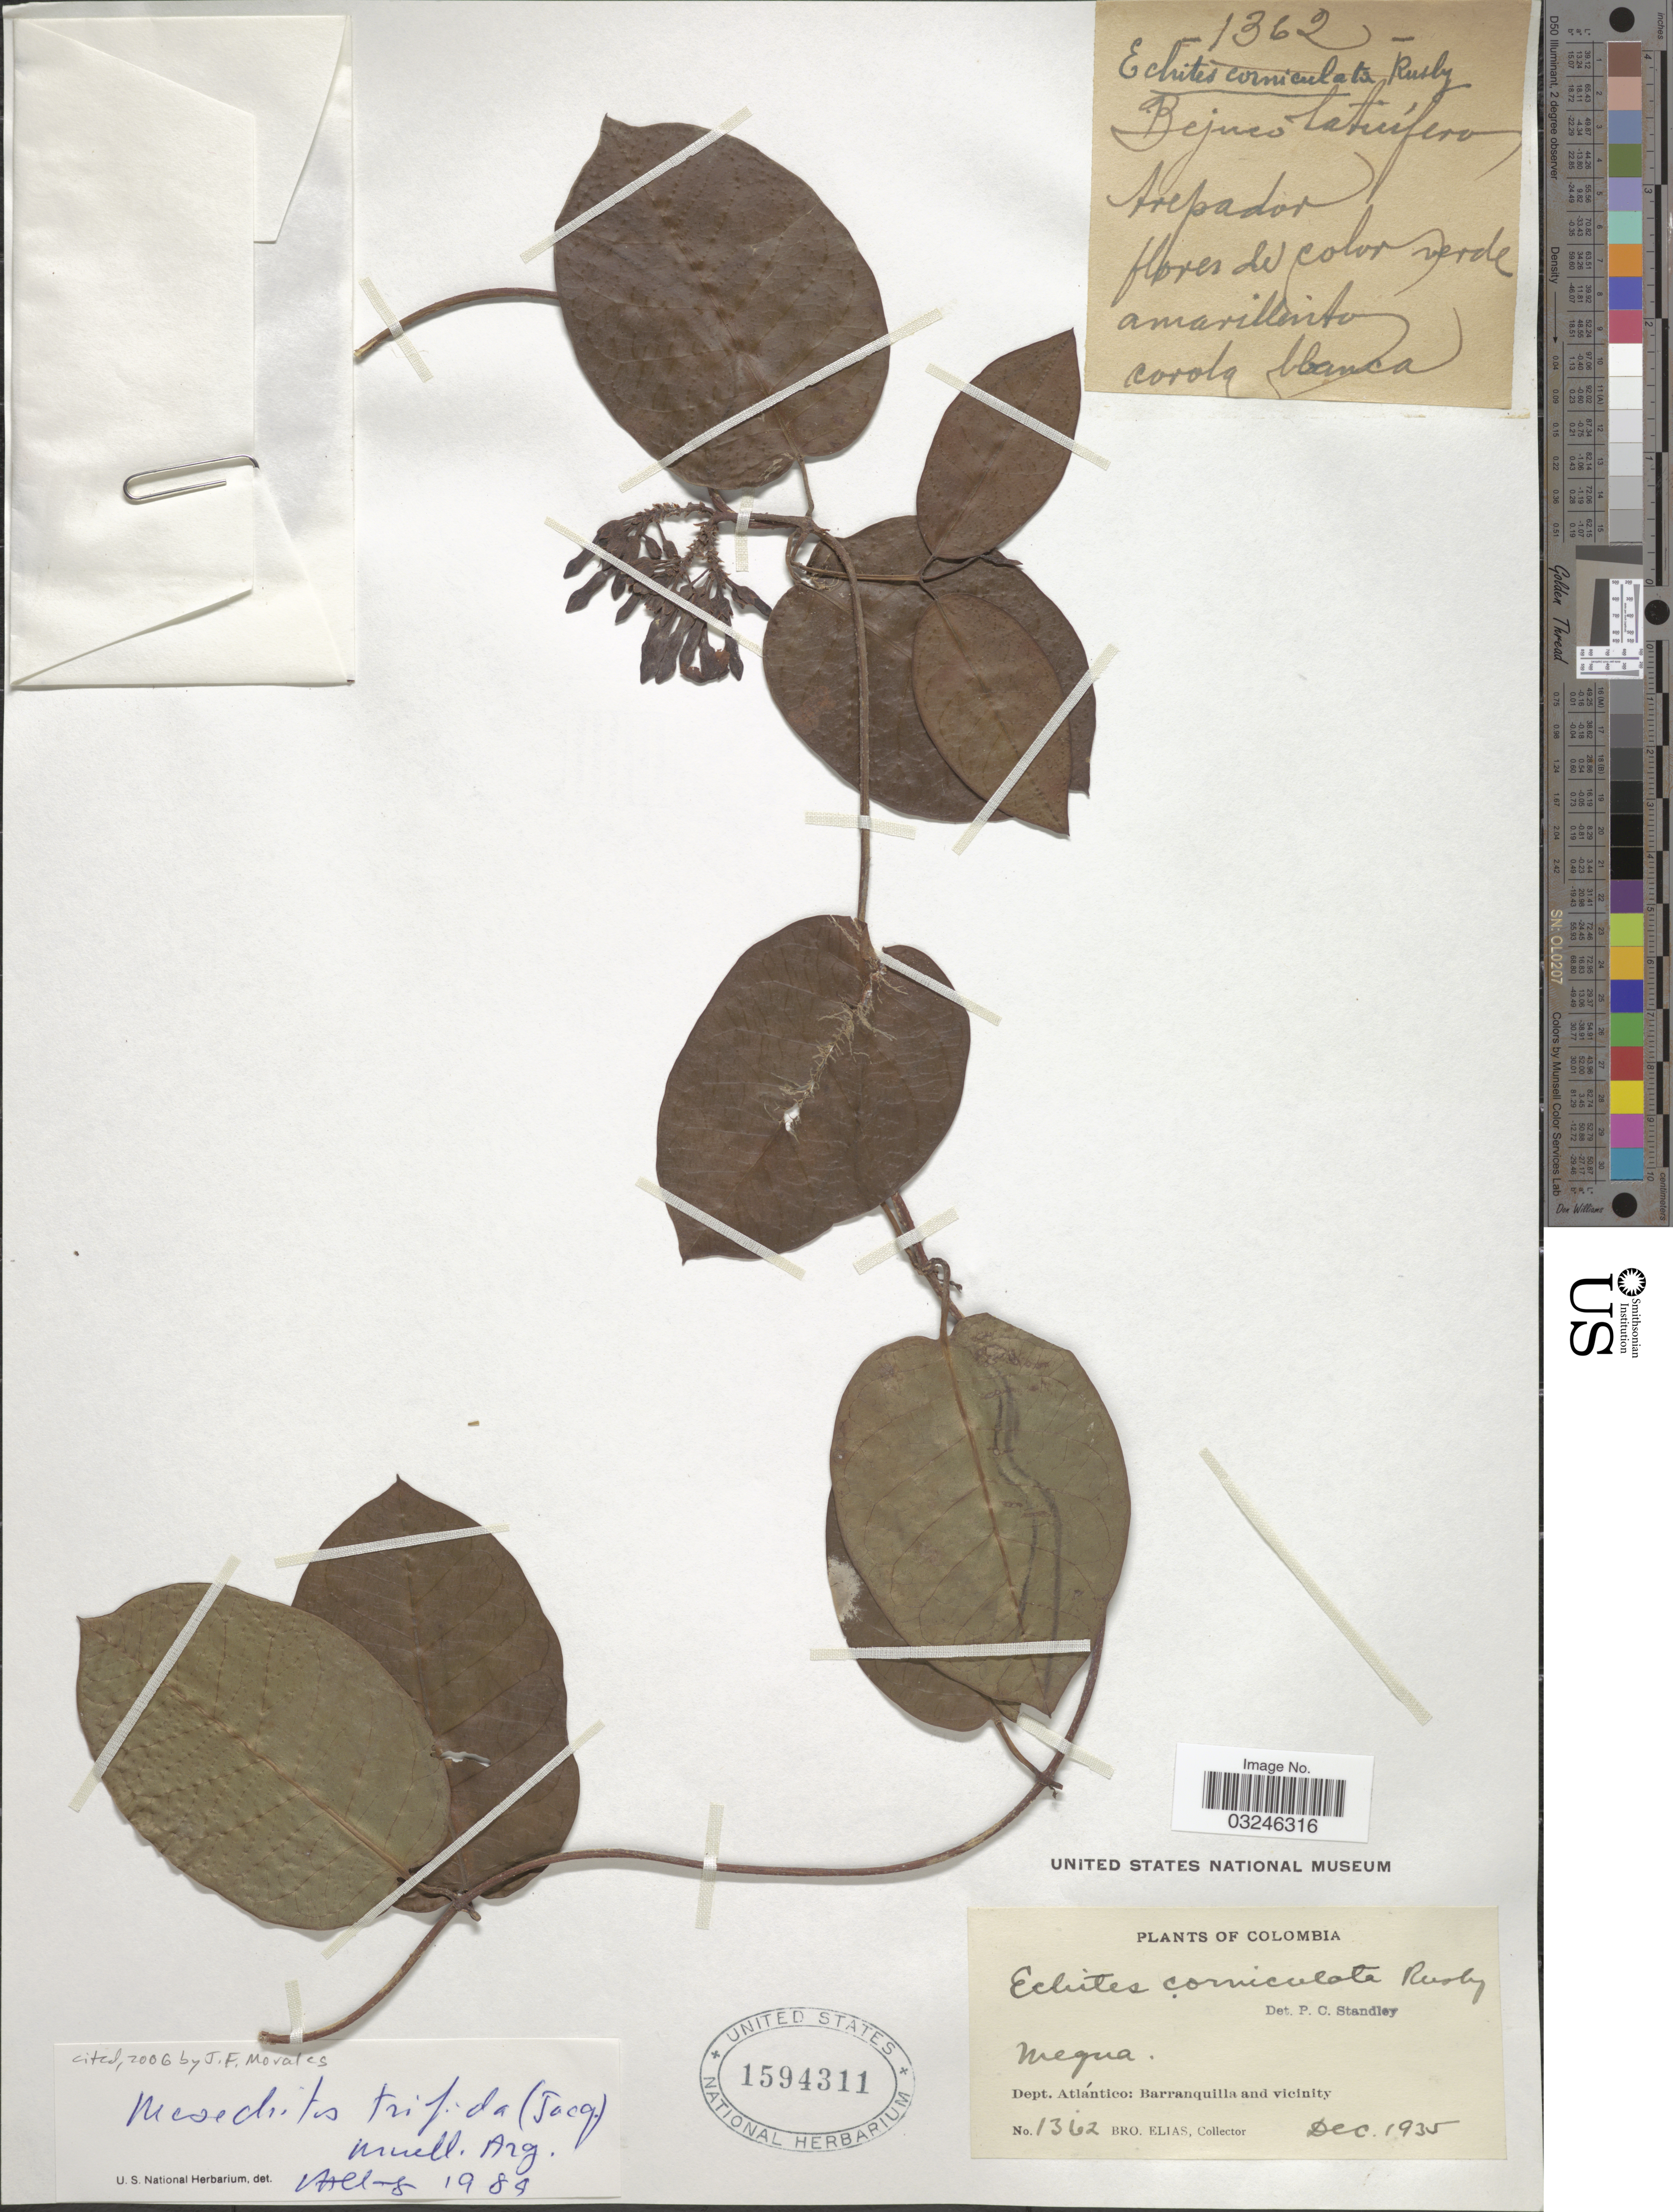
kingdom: Plantae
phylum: Tracheophyta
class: Magnoliopsida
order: Gentianales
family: Apocynaceae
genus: Mesechites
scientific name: Mesechites trifidus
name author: (Jacq.) Müll. Arg.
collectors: Bro. Elias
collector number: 1362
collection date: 1935-12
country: Colombia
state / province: Atlántico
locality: Dept. Atlántico: Barranquilla and vicinity. Arepador [unsure placement]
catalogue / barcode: US 1594311